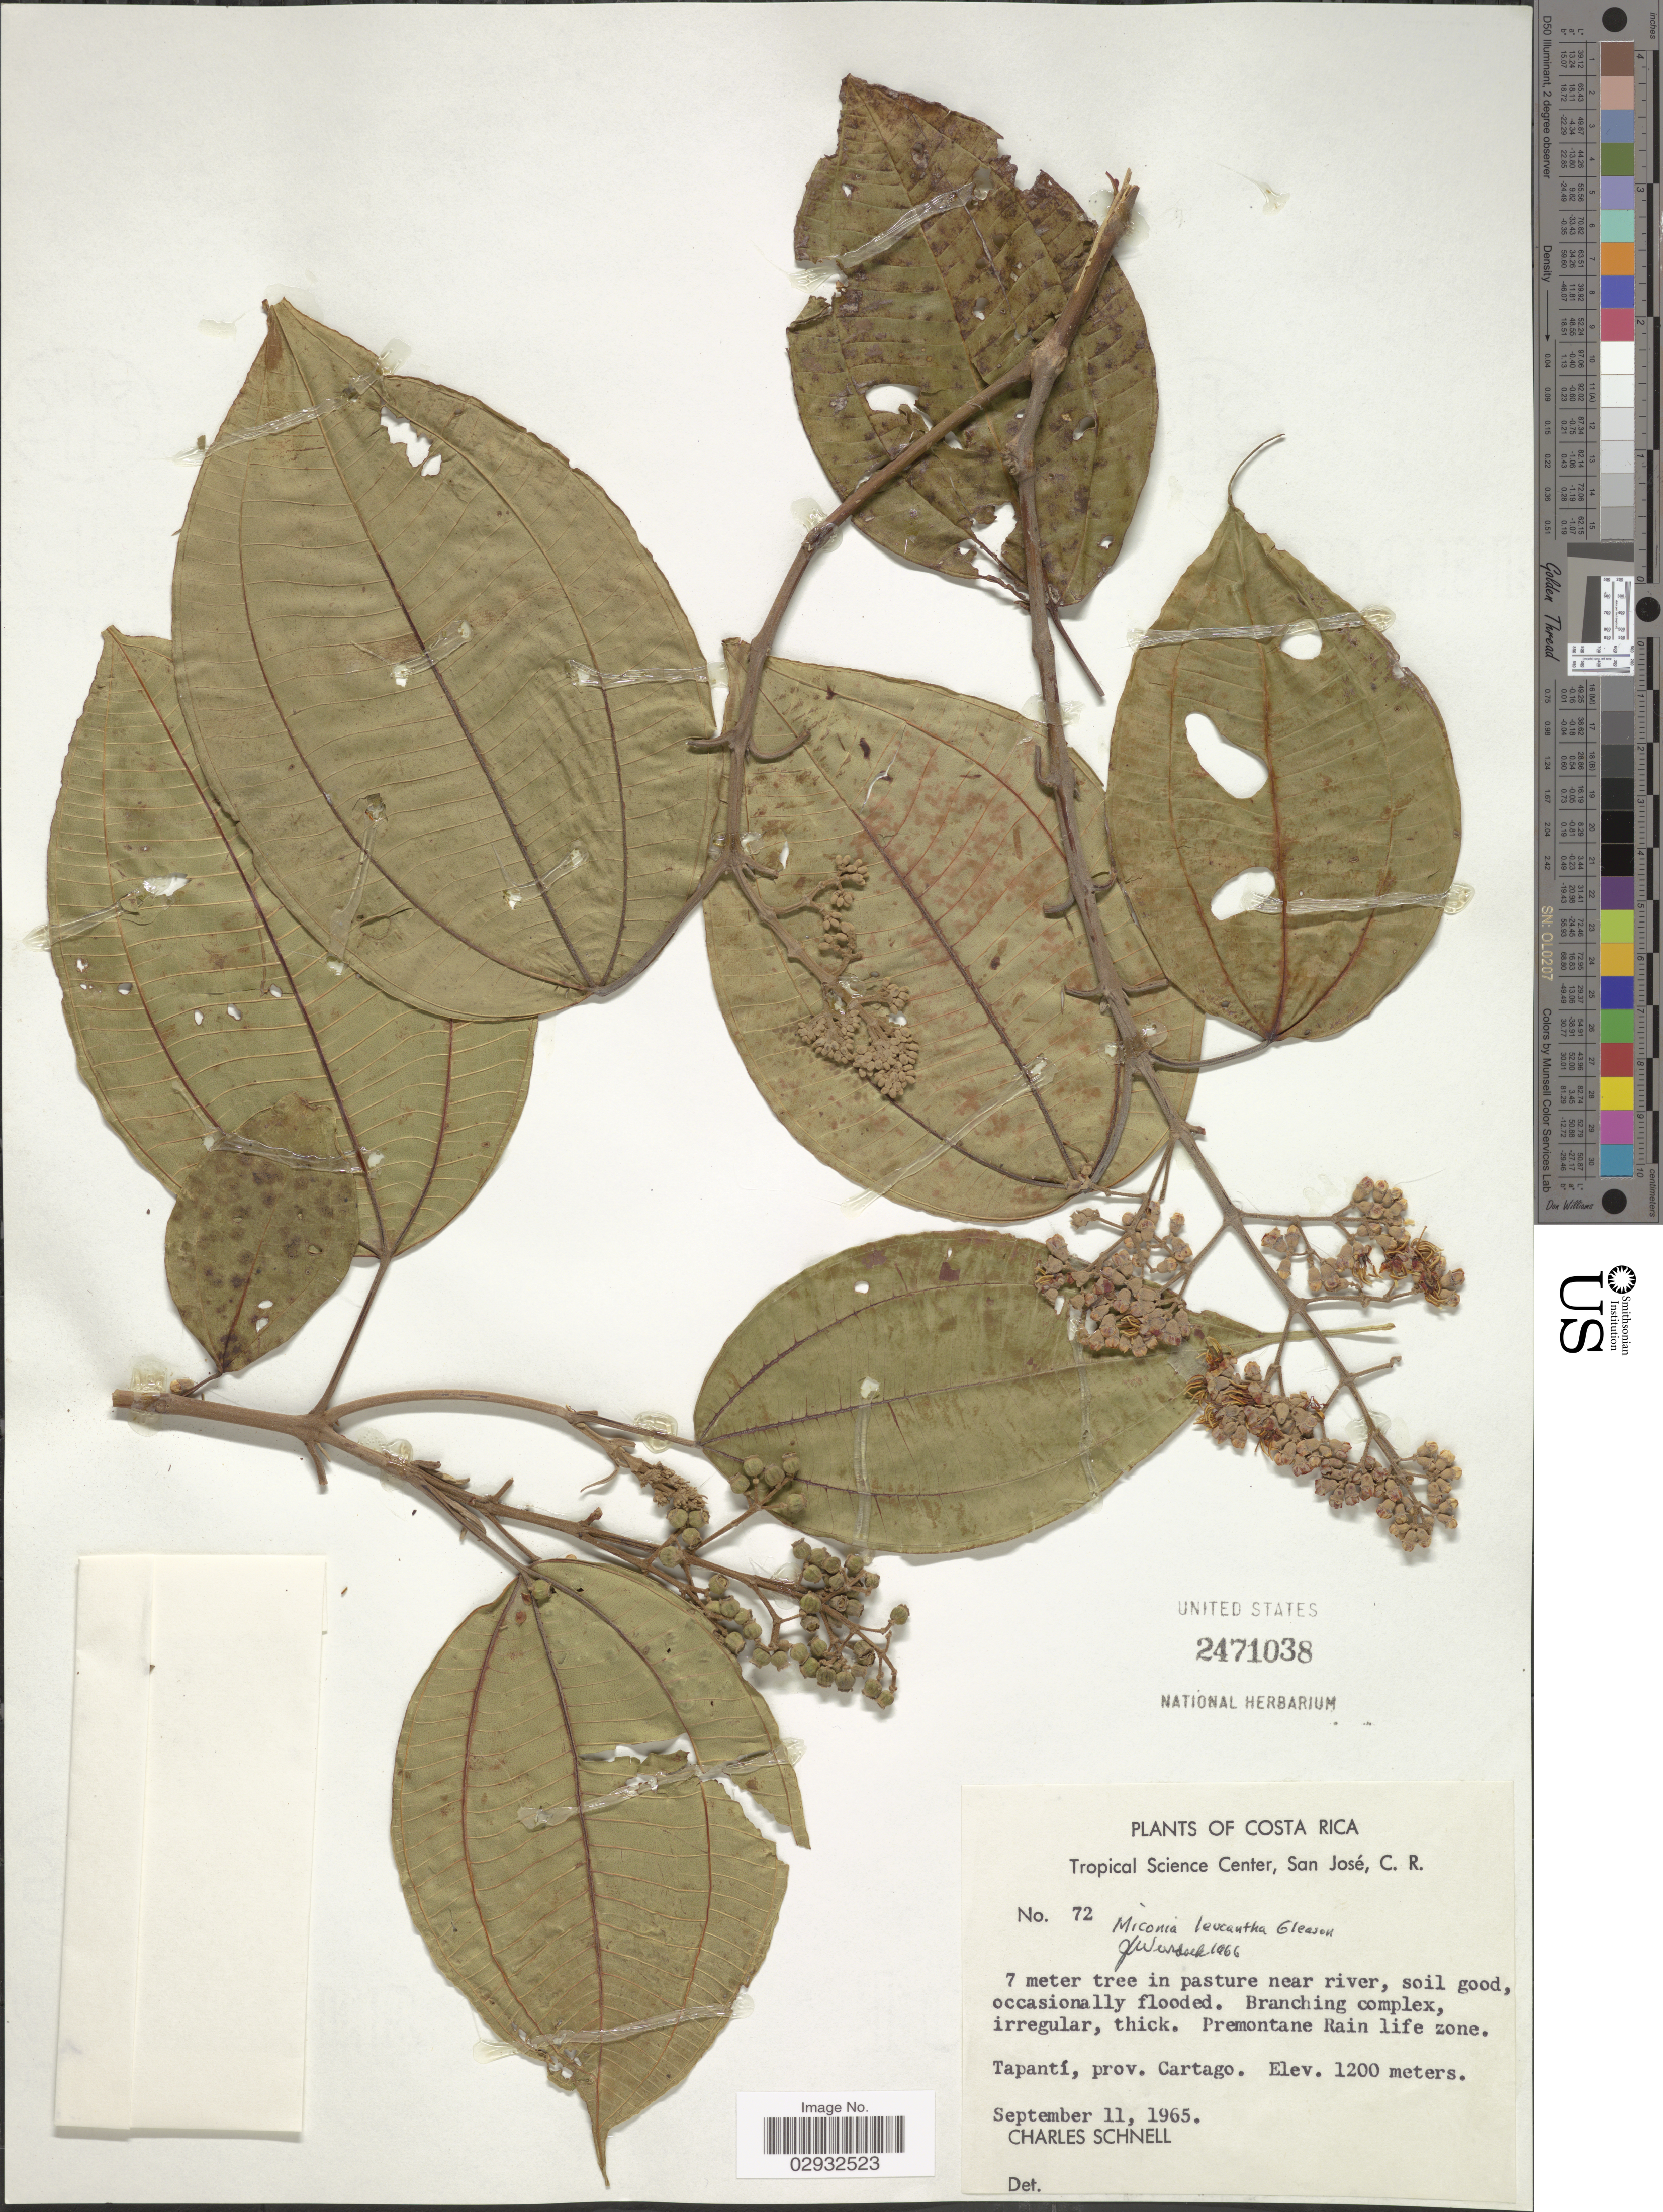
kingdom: Plantae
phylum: Tracheophyta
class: Magnoliopsida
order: Myrtales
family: Melastomataceae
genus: Miconia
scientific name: Miconia donaeana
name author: Naudin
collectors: C. Schnell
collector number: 72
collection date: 1965-09-11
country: Costa Rica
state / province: Cartago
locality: Premontane Rain life zone. Tapantí.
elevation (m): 1200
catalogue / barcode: US 2471038